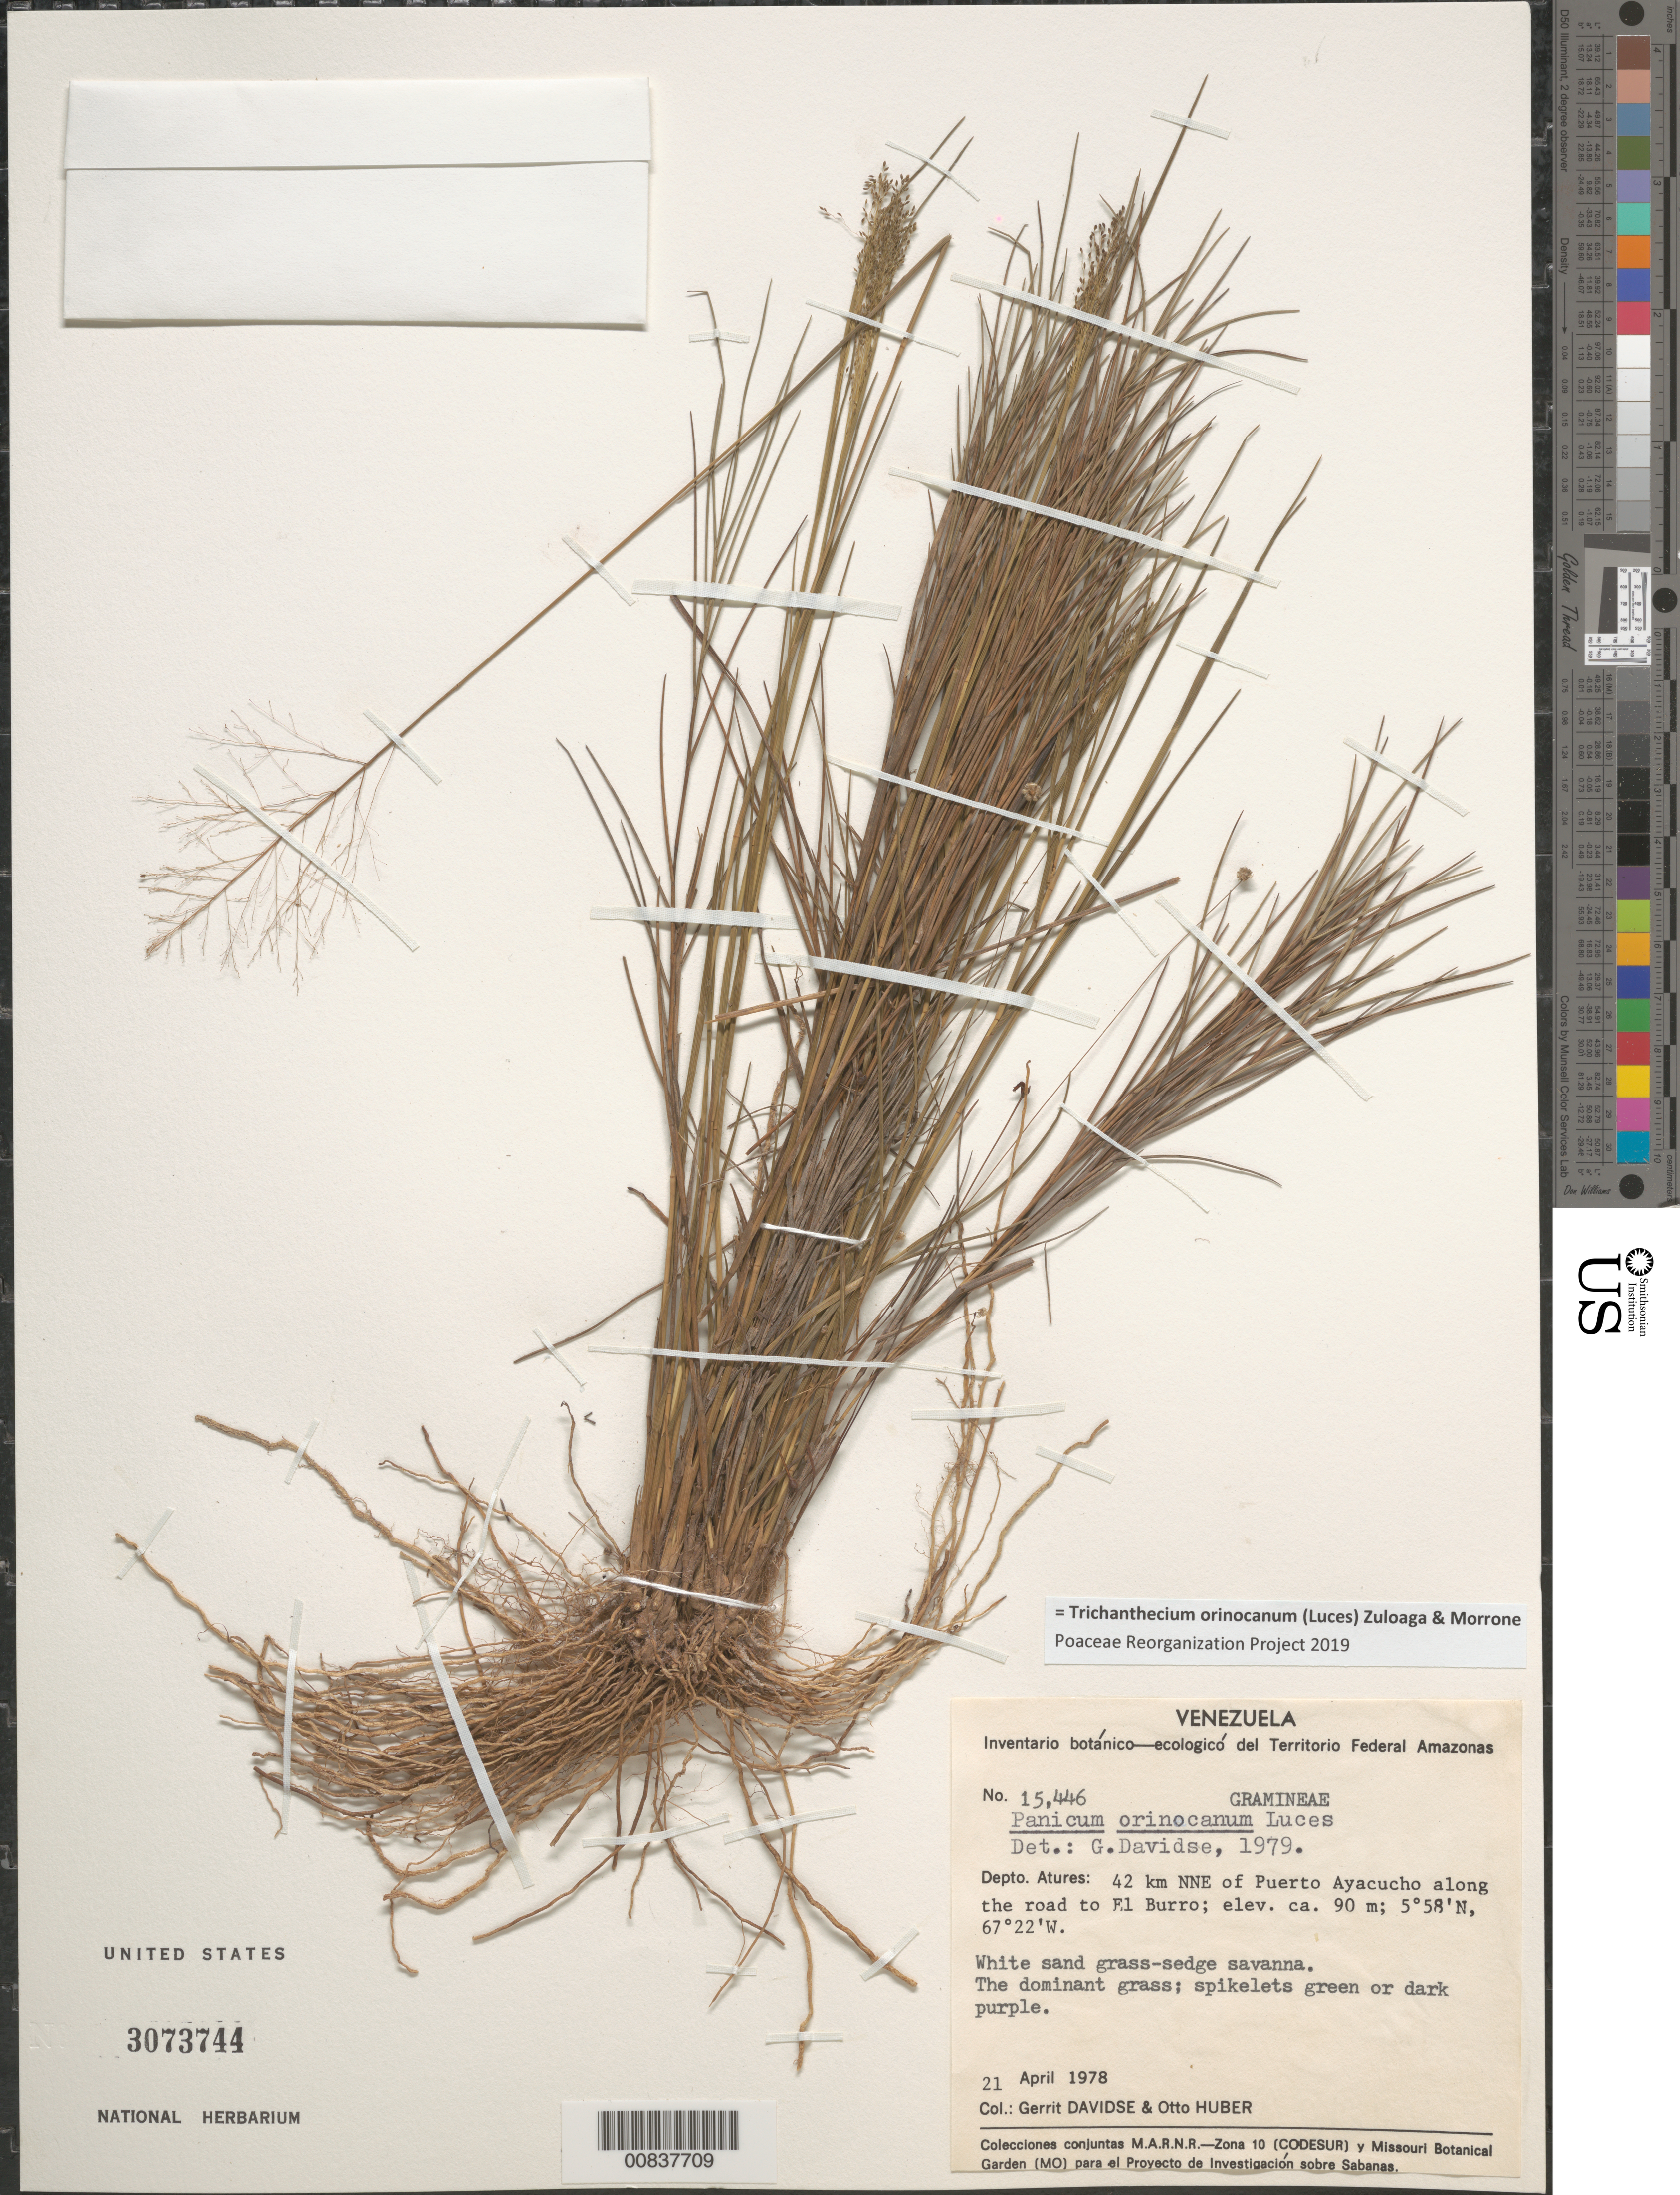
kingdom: Plantae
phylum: Tracheophyta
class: Liliopsida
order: Poales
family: Poaceae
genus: Trichanthecium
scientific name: Trichanthecium orinocanum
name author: (Luces) Zuloaga & Morrone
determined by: Poaceae Reorganization Project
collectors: G. Davidse & O. Huber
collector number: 15446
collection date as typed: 21-Apr-78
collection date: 1978-04-21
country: Venezuela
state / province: Amazonas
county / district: Atures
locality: Puerto Ayachuco, 42 km NNE of on road to El Burro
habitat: White sand grass-sedge savanna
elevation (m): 90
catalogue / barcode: US 3073744